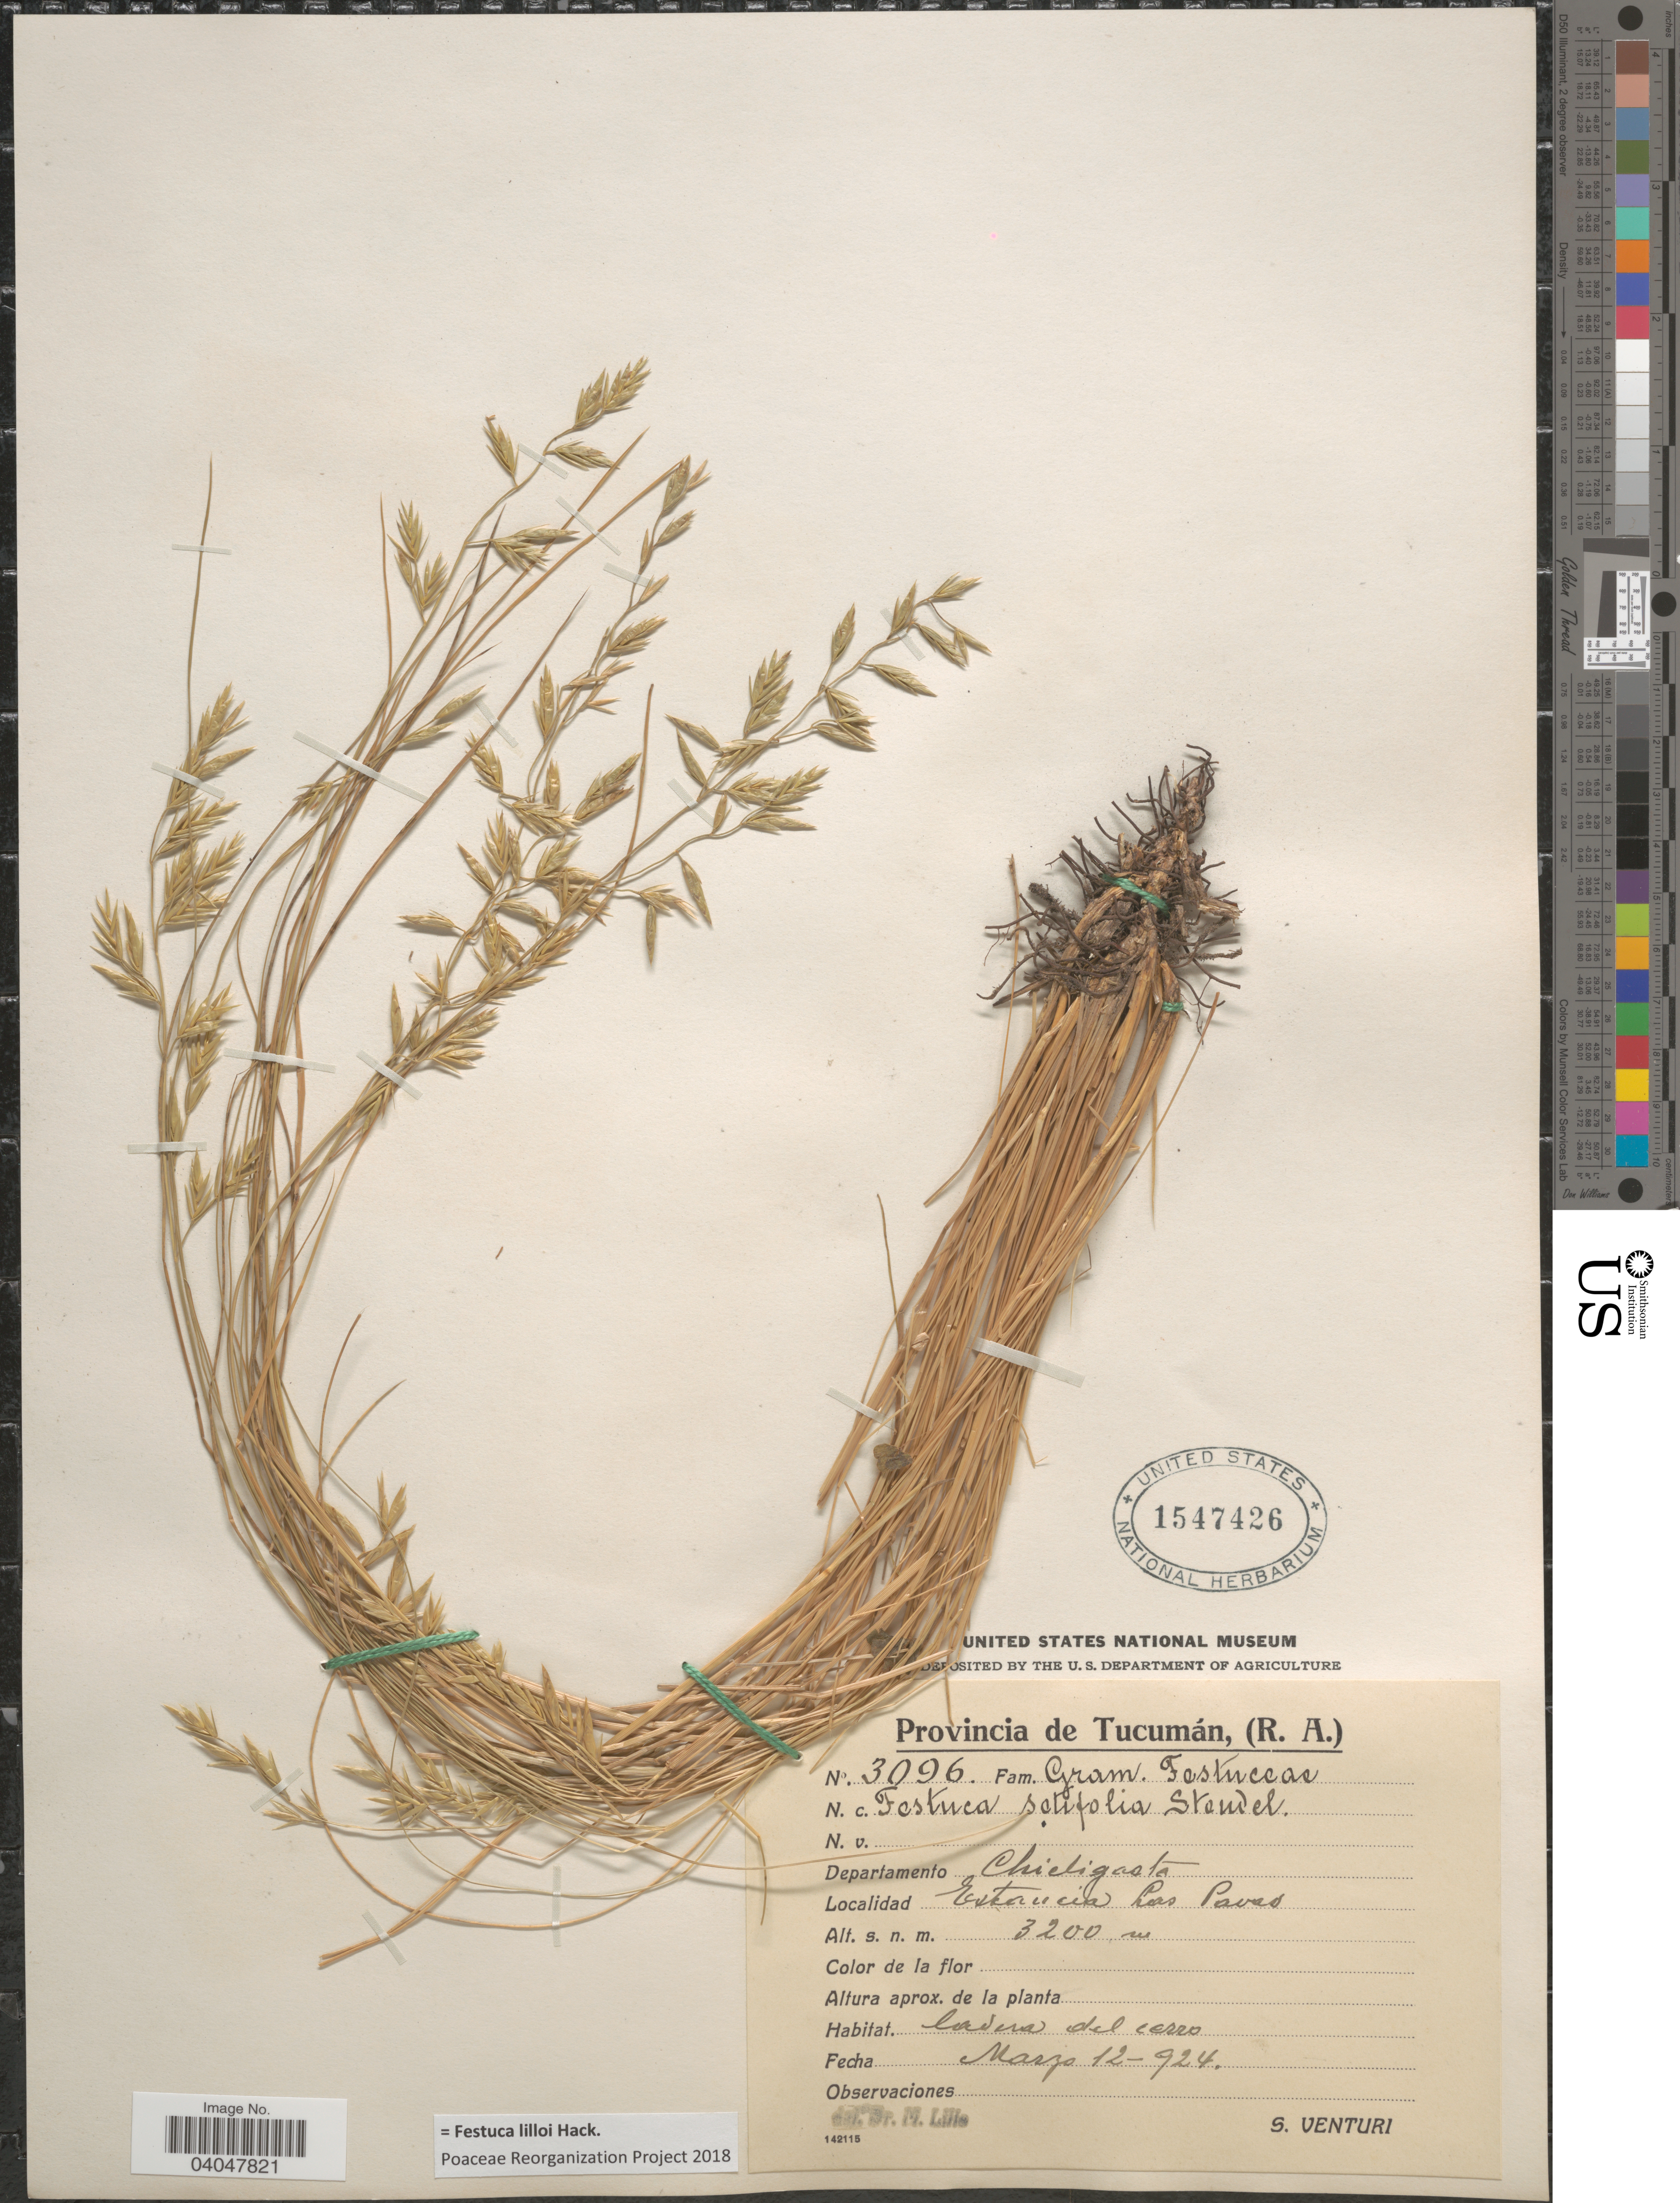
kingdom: Plantae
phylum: Tracheophyta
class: Liliopsida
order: Poales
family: Poaceae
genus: Festuca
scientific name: Festuca lilloi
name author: Hack. in Stuck.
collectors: S. Venturi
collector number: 3096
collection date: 1924-03-12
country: Argentina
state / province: Tucuman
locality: Departamento Chicligasta. Estancia Las Pavas.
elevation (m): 3200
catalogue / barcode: US 1547426